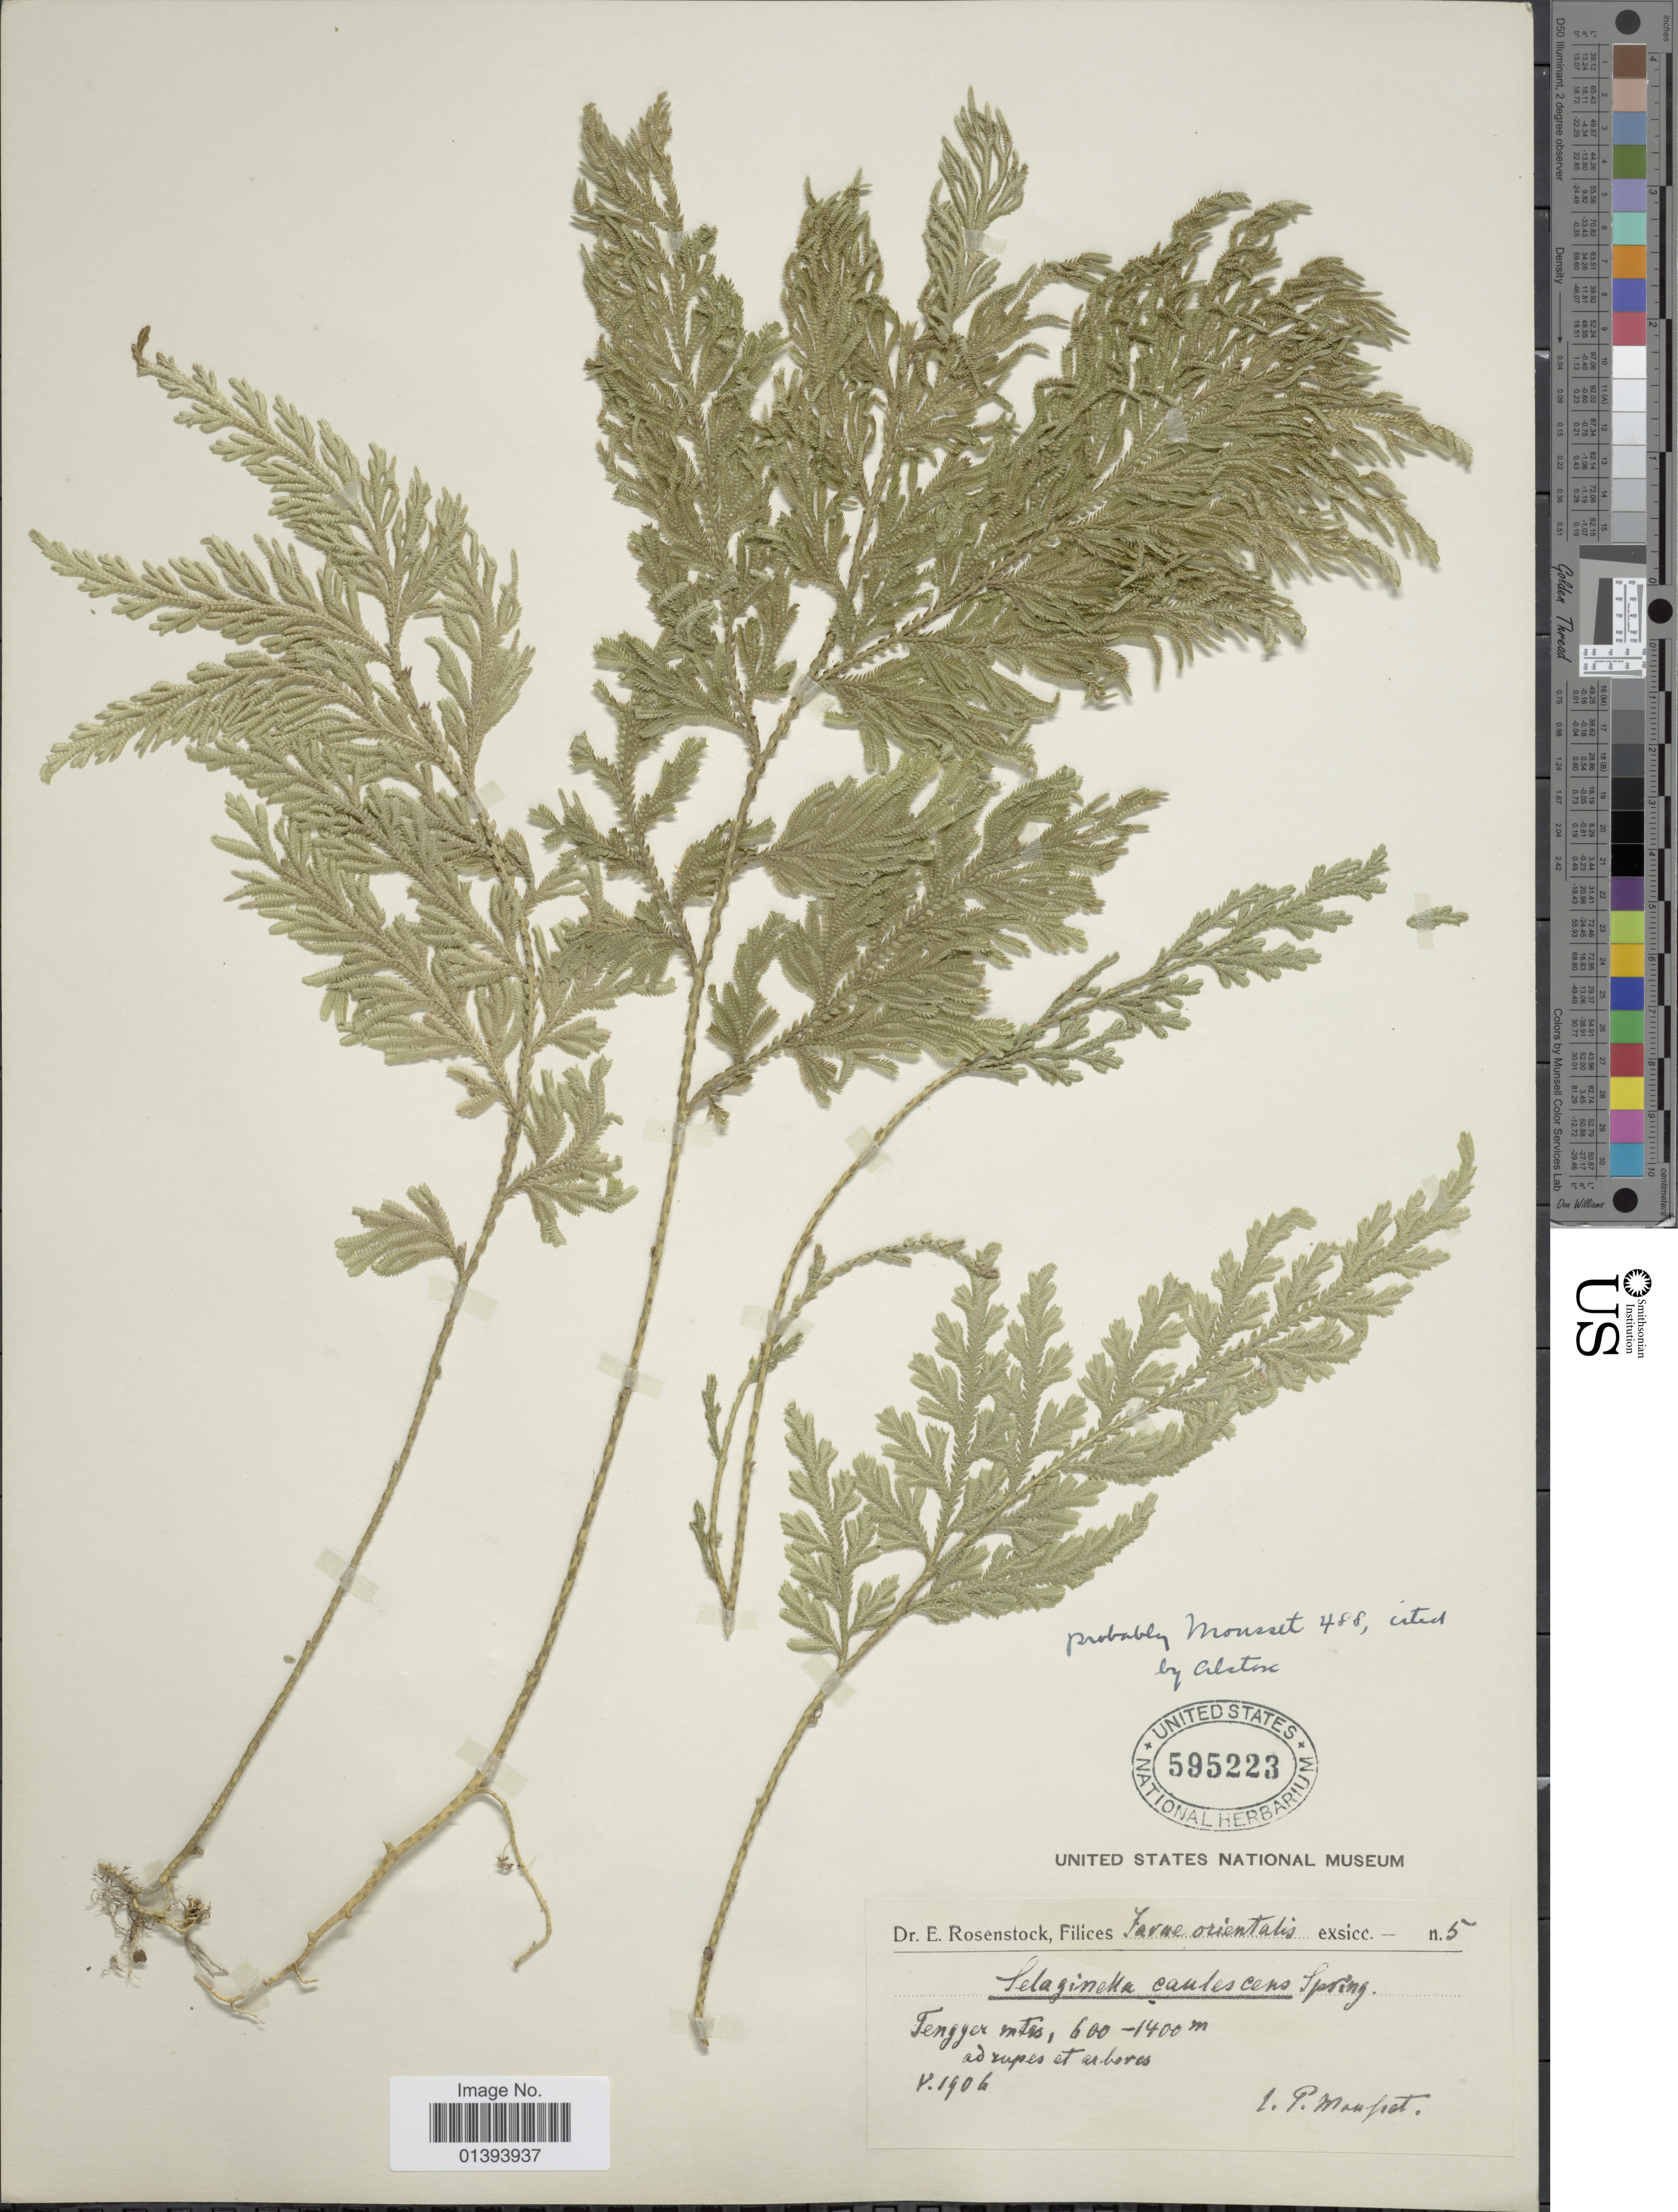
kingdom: Plantae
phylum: Tracheophyta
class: Lycopodiopsida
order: Selaginellales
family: Selaginellaceae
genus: Selaginella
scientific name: Selaginella involvens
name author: (Sw.) Spring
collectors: J. Mousset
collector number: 5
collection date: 1906-05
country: Indonesia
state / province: Java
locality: Tarne orientalis, Tennger mtes, ad rupes et arbores [interpreted]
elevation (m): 600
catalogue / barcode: US 595223